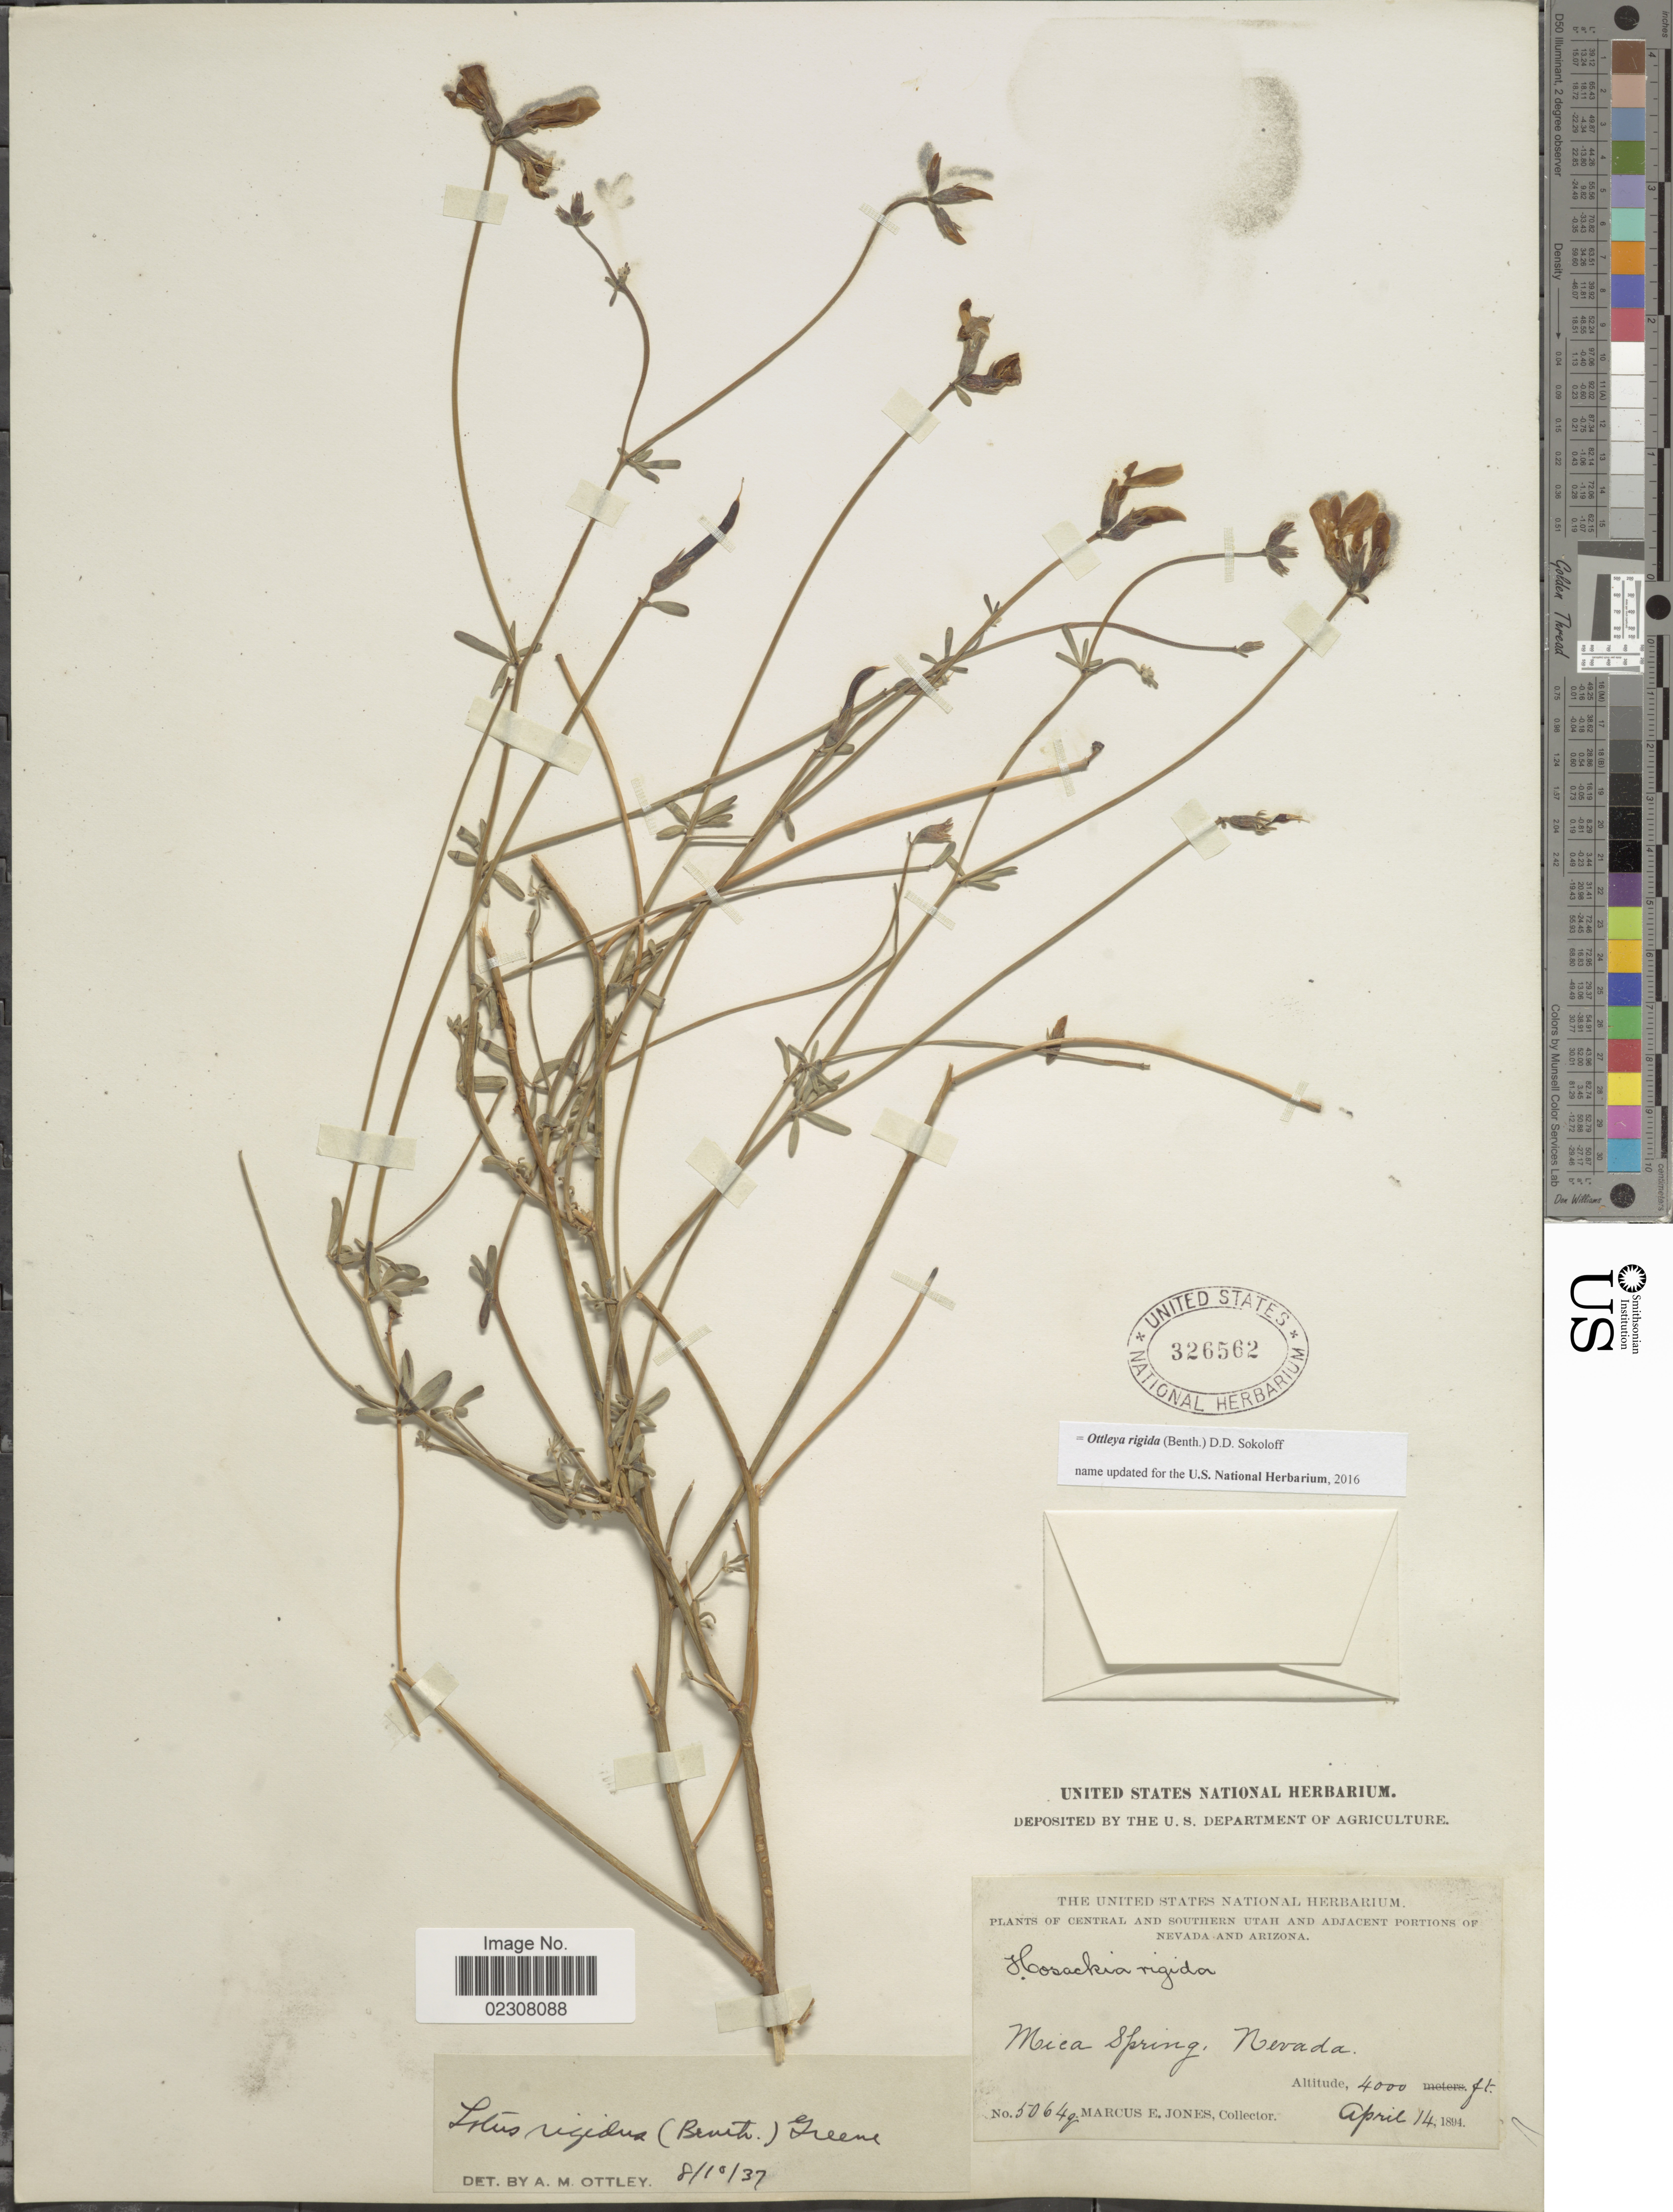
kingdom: Plantae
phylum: Tracheophyta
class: Magnoliopsida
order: Fabales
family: Fabaceae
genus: Ottleya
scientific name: Ottleya rigida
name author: (Benth.) D.D. Sokoloff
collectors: M. E. Jones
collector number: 5064q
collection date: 1894-04-14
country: United States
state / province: Nevada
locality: Central and Southern Utah and Adjacent Portion of Nevada and Arizona, Mica Spring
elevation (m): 1219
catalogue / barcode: US 326562